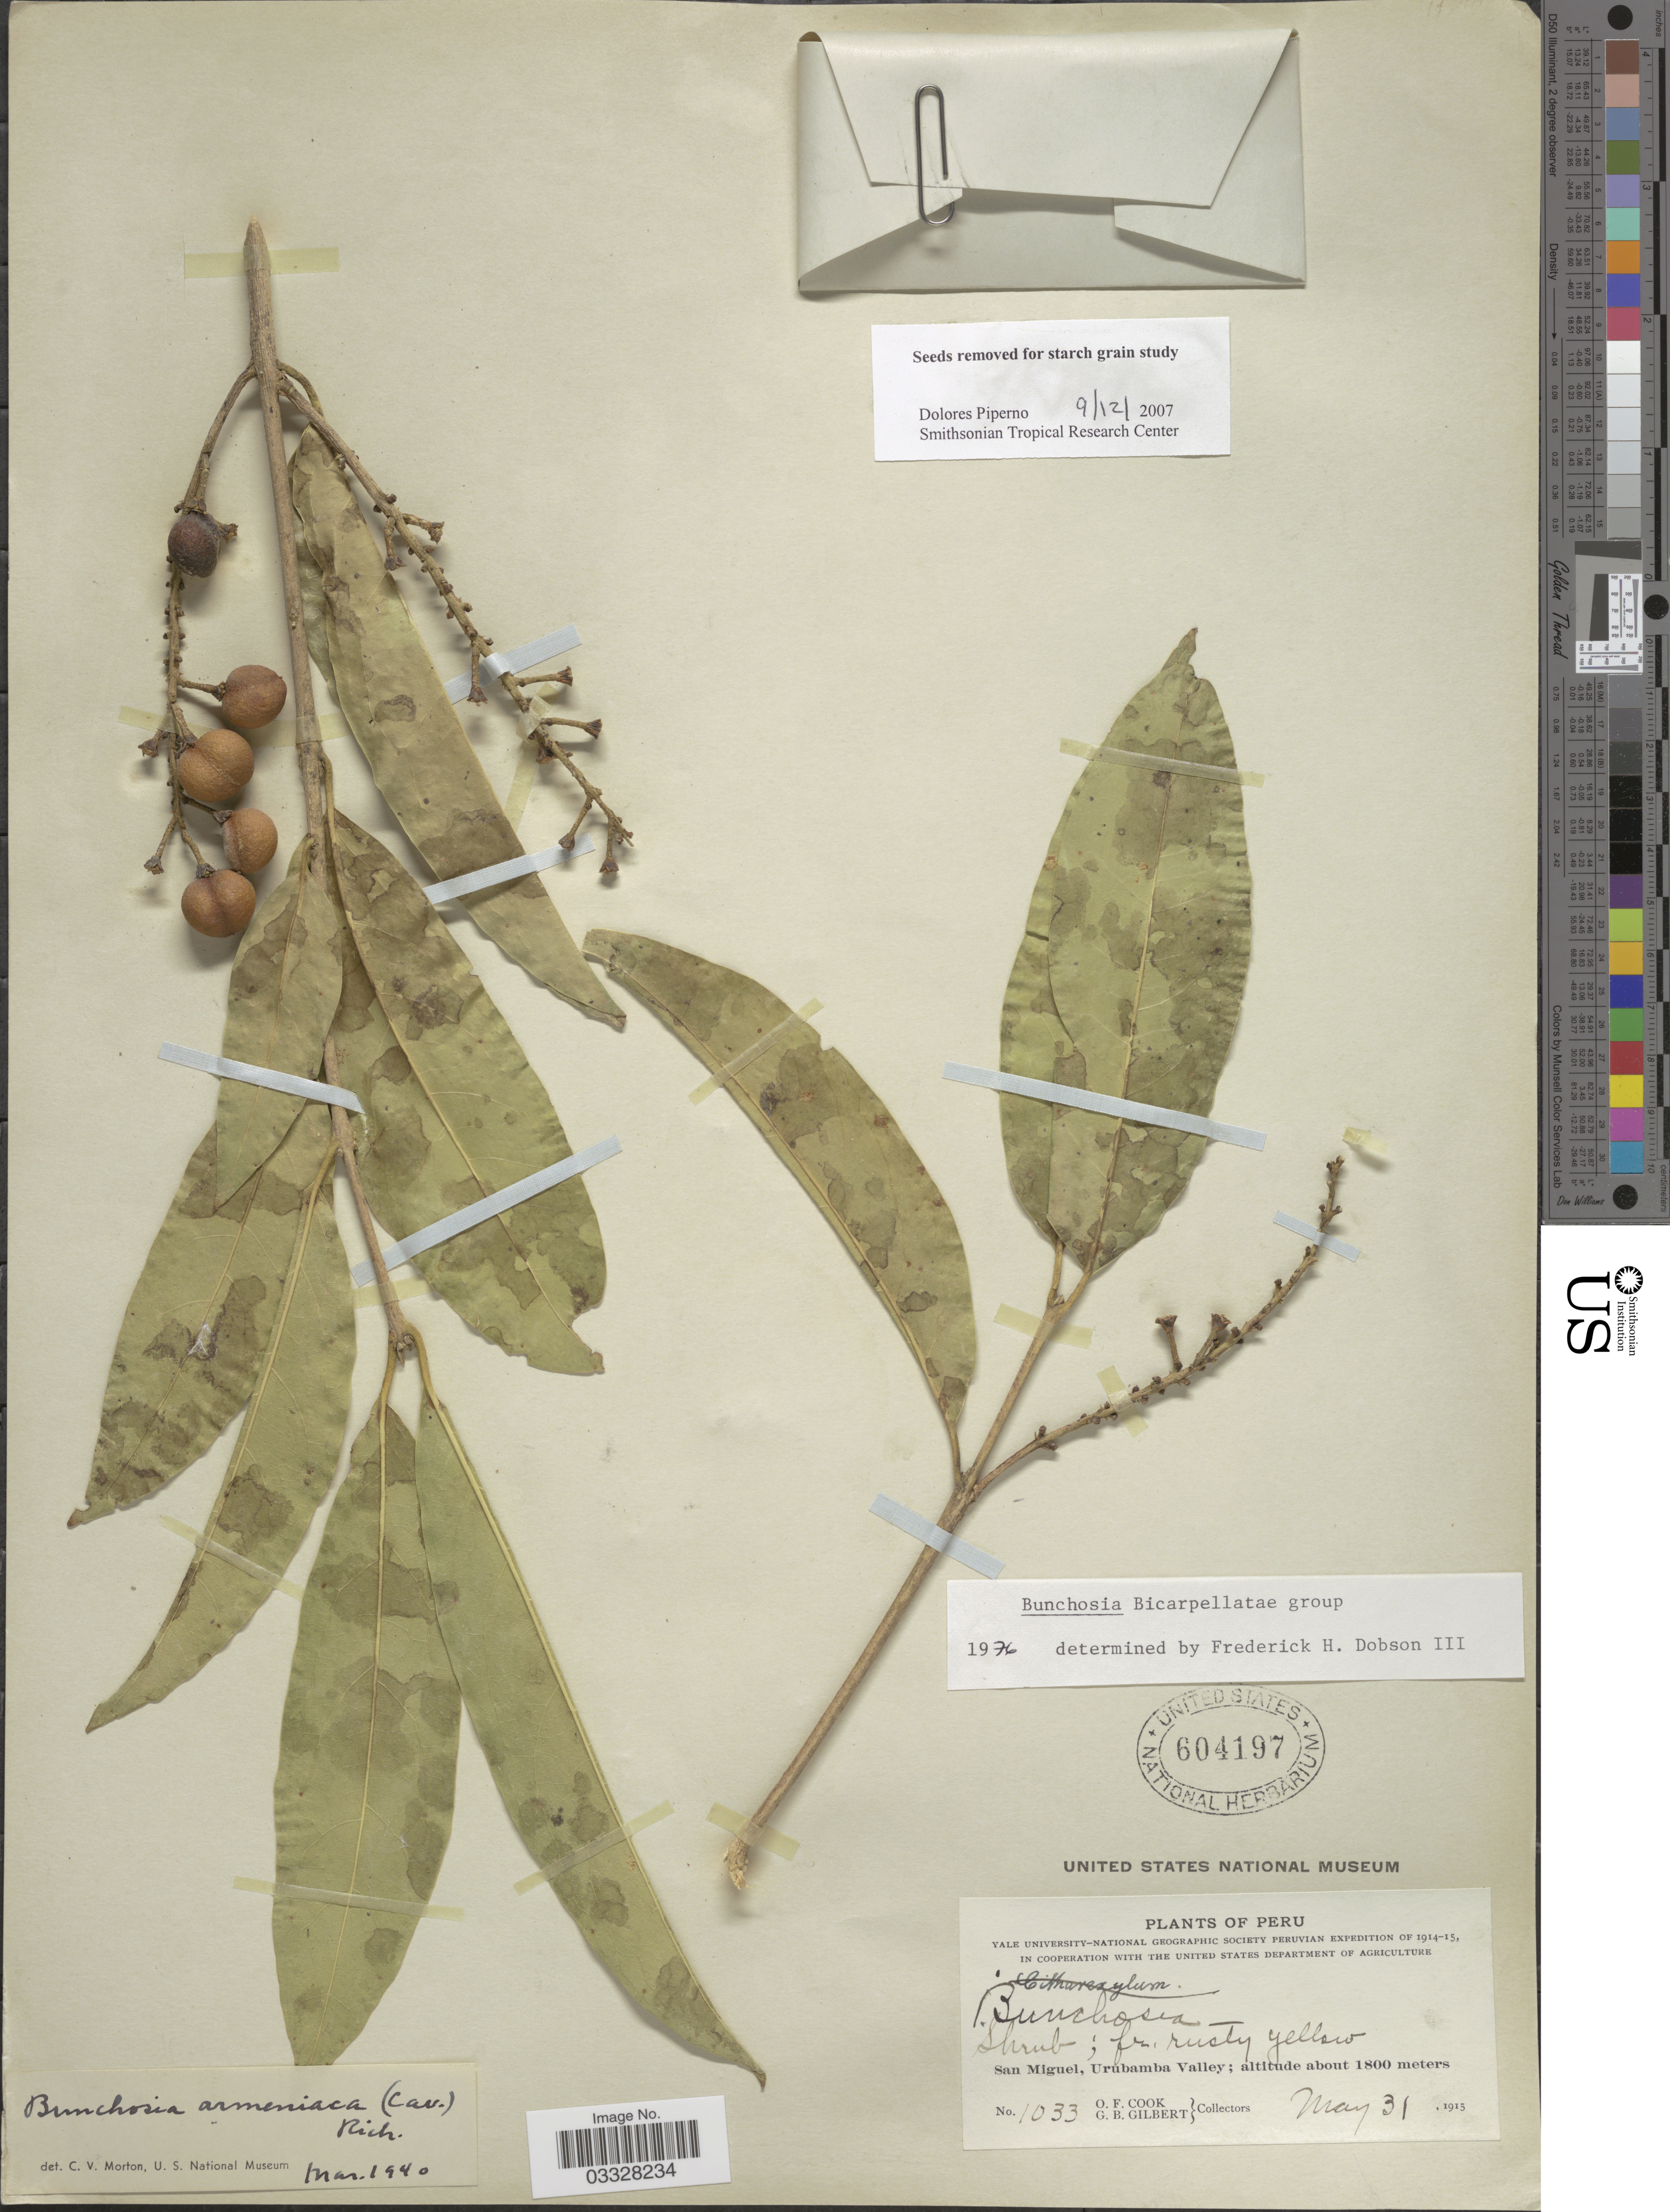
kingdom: Plantae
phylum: Tracheophyta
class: Magnoliopsida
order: Malpighiales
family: Malpighiaceae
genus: Bunchosia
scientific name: Bunchosia armeniaca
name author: (Cav.) DC.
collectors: O. F. Cook & G. B. Gilbert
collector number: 1033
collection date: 1915-05-31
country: Peru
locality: San Miguel, Urubamba Valley.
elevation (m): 1800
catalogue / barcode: US 604197